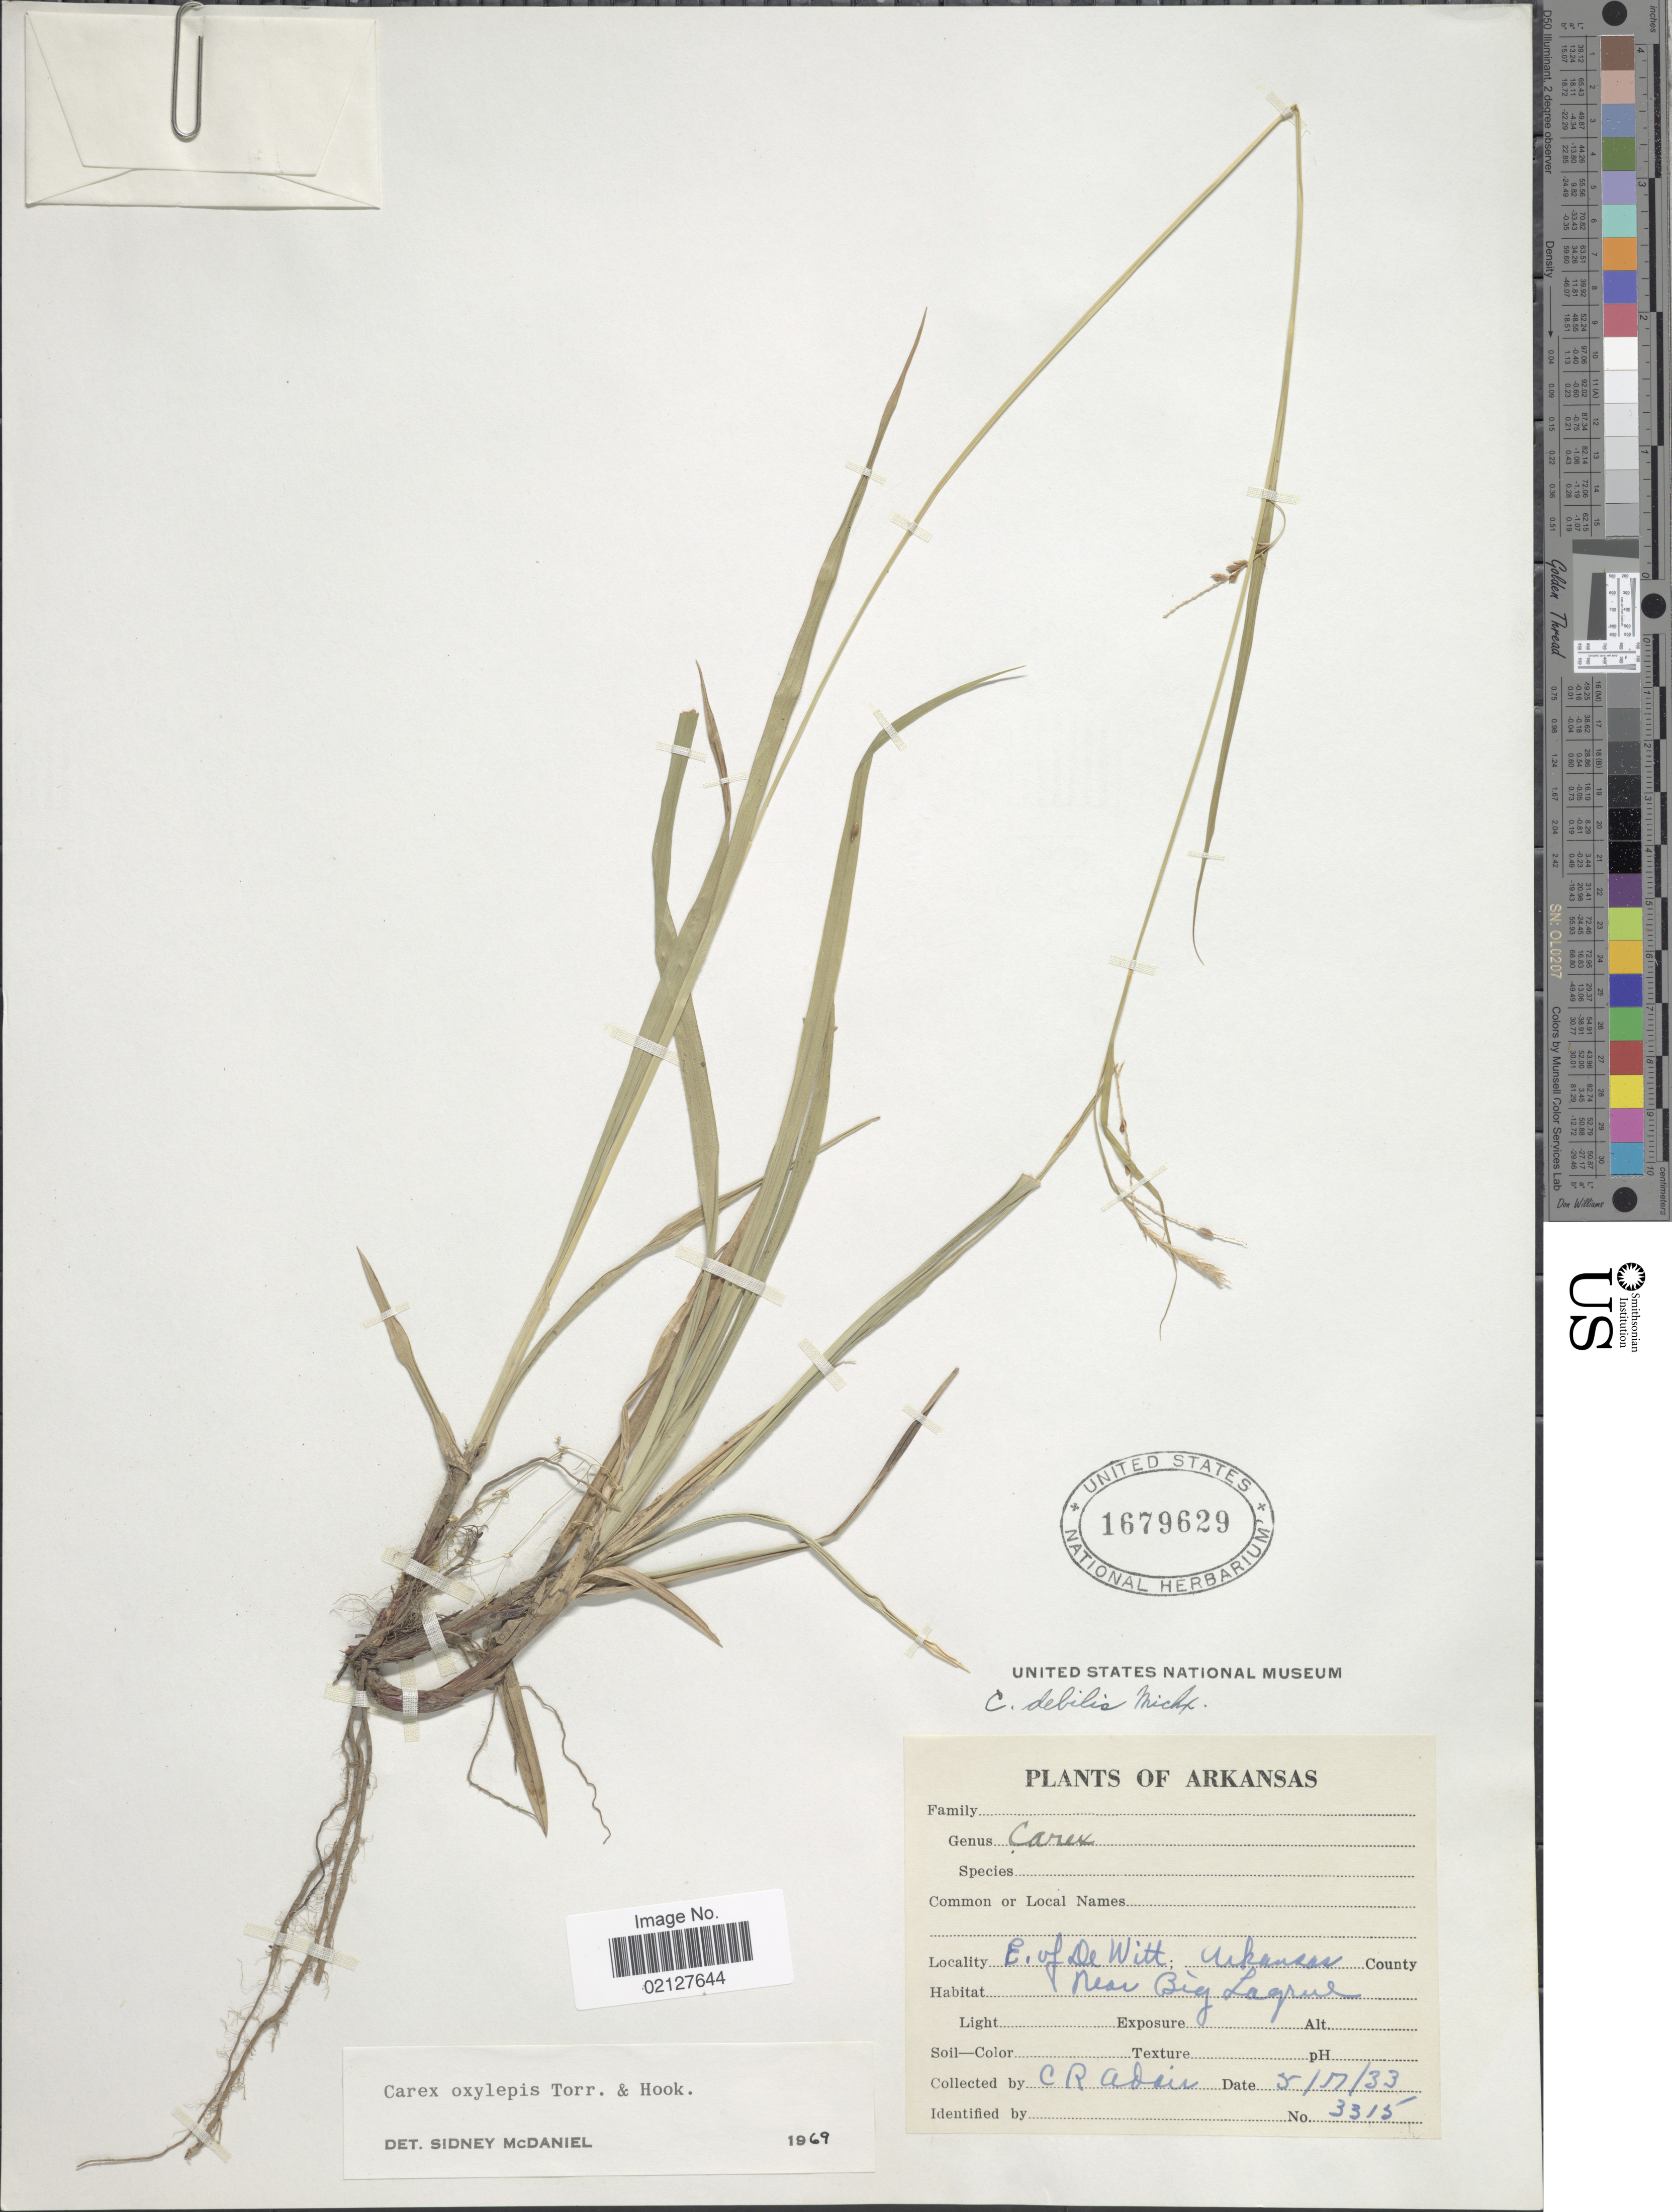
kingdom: Plantae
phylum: Tracheophyta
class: Liliopsida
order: Poales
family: Cyperaceae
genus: Carex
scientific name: Carex oxylepis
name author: Torr. & Hook.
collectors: C. Adois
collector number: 3315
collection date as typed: Transcribed d/m/y: 17/5/33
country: United States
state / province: Arkansas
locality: E. of De Witt. Arkansas County. Near Big Lagrue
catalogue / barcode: US 1679629